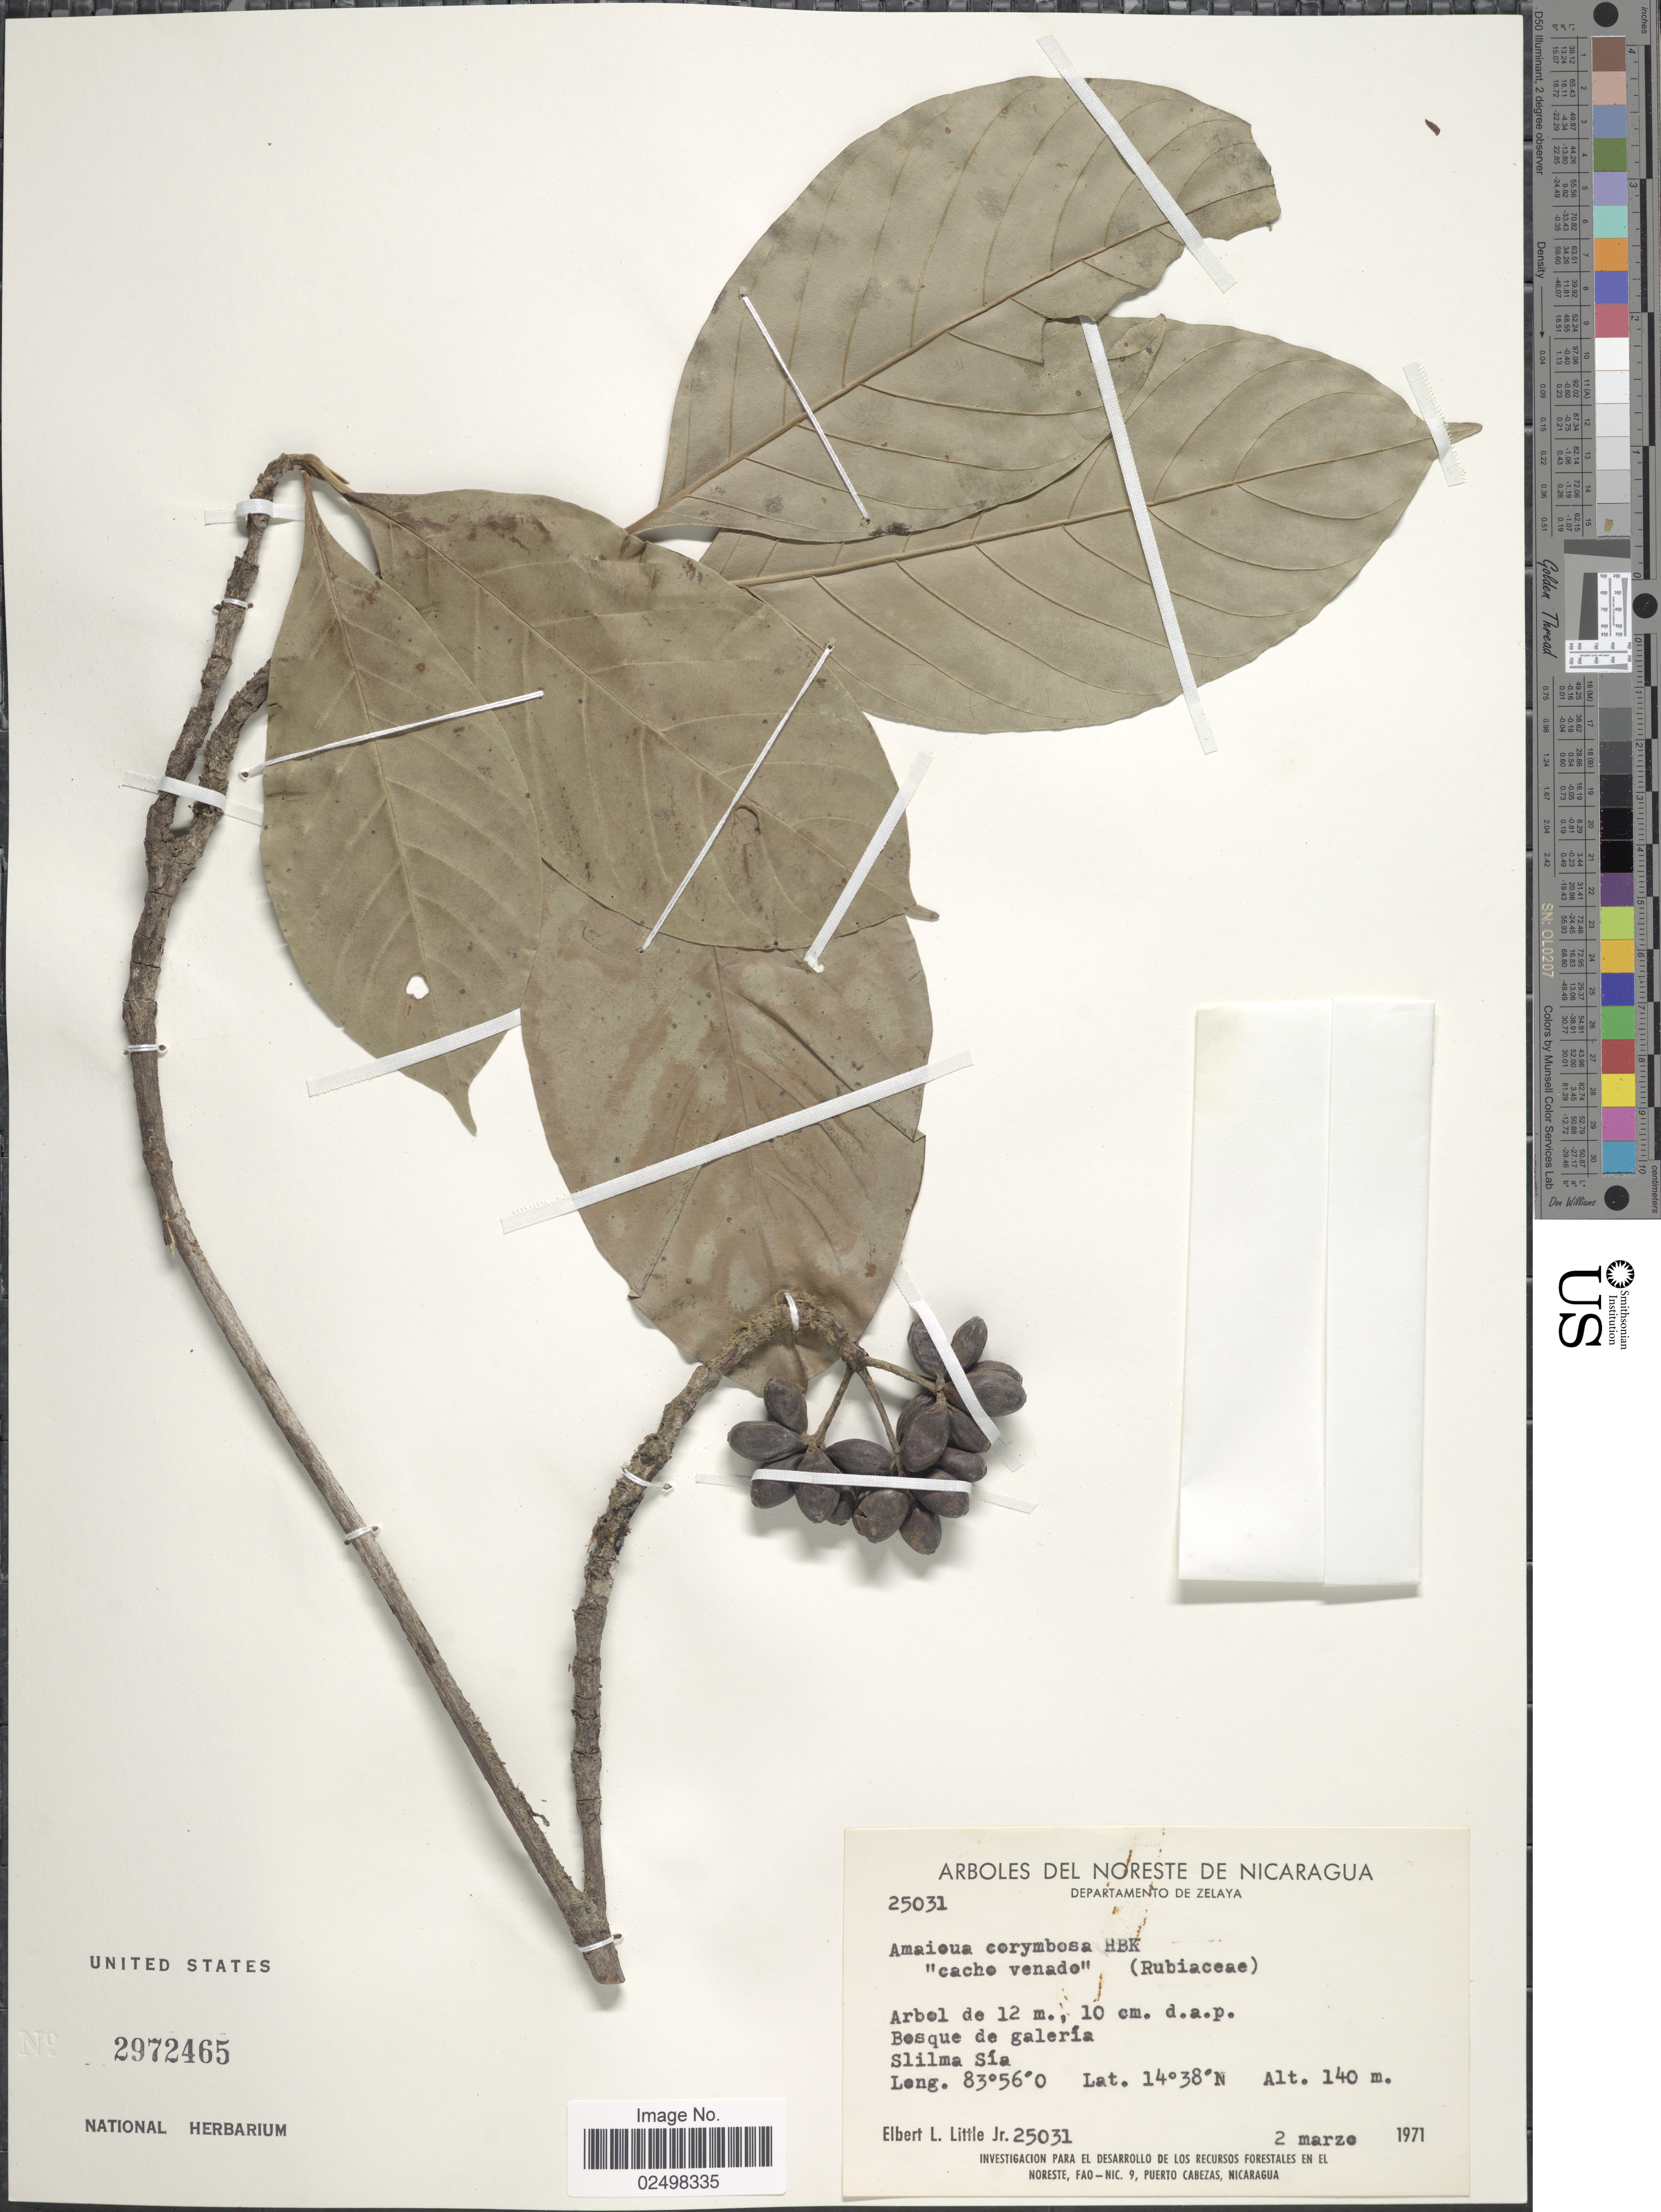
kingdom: Plantae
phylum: Tracheophyta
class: Magnoliopsida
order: Gentianales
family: Rubiaceae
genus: Amaioua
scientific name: Amaioua corymbosa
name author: Kunth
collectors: E. L. Little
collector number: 25031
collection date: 1971-03-02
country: Nicaragua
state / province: Atlantico Norte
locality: Noreste de Nicaragua. Departamento de Zelaya. Slilma Sia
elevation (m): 140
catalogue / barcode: US 2972465